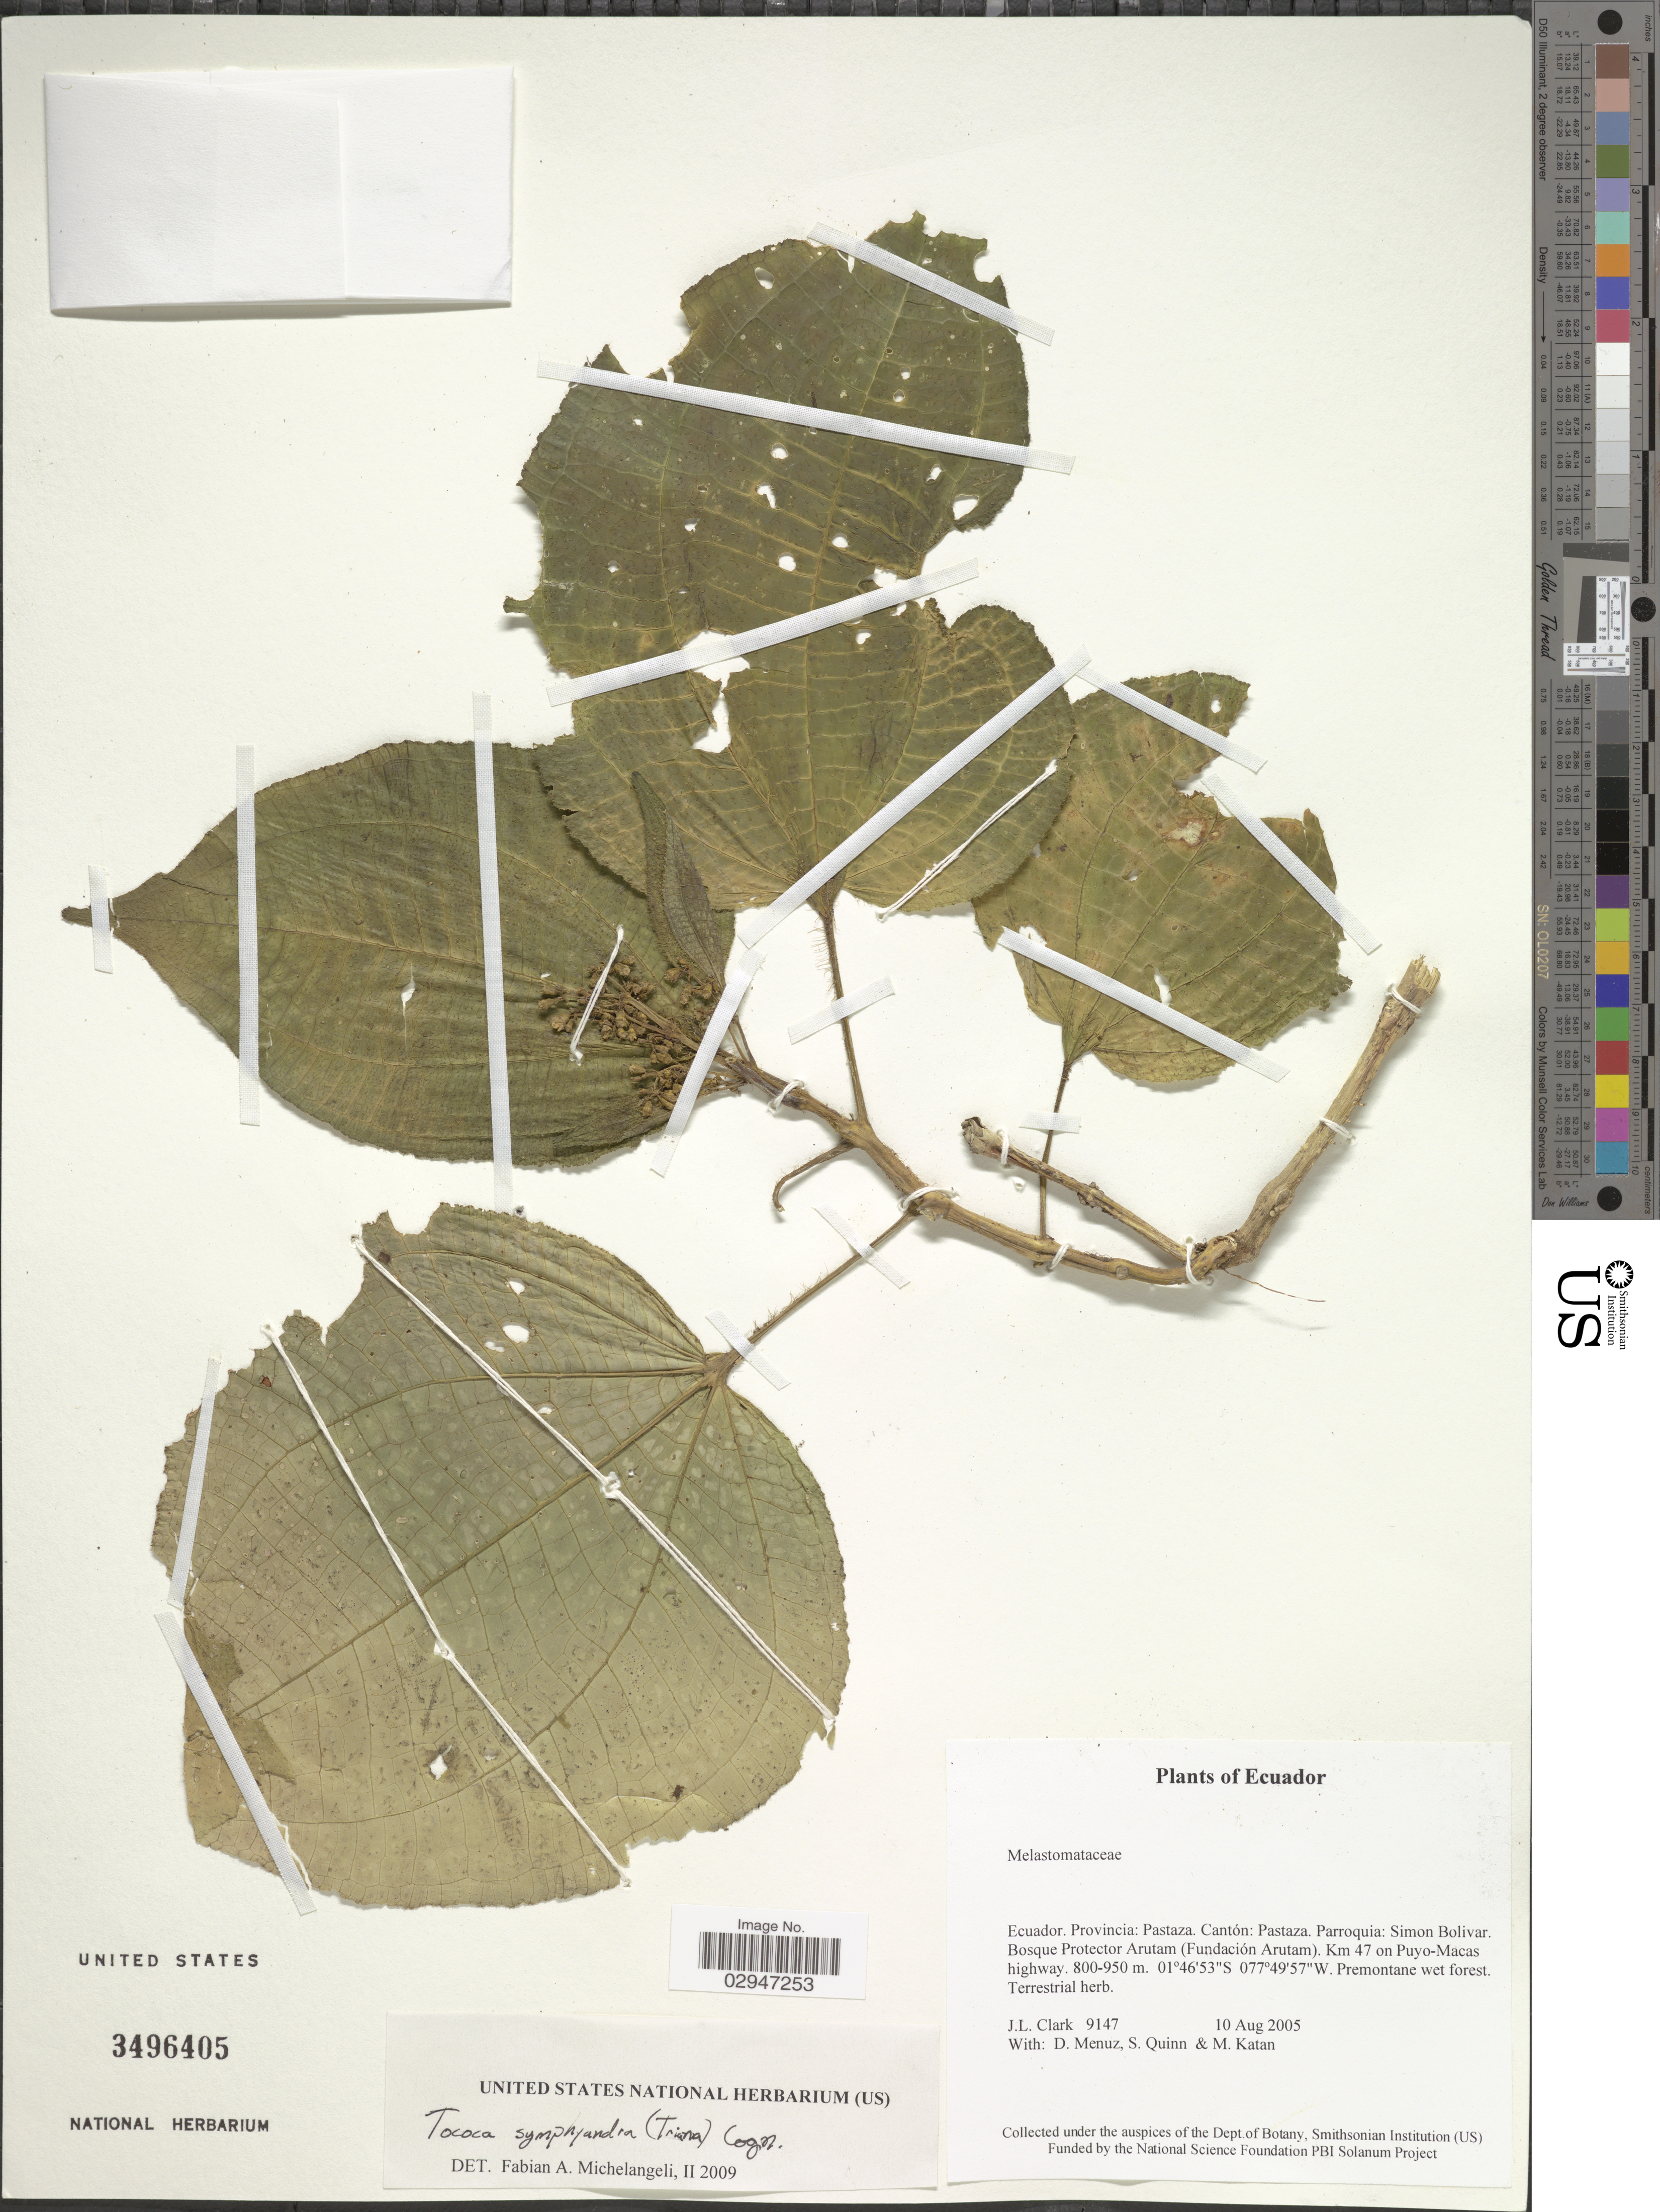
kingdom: Plantae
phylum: Tracheophyta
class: Magnoliopsida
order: Myrtales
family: Melastomataceae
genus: Tococa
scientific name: Tococa symphyandra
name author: (Triana) Cogn.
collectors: J. L. Clark, D. Menuz, S. Quinn & M. Katan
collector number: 9147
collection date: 2005-08-10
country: Ecuador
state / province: Pastaza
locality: Cantón: Pastaza. Parroquia: Simon Bolivar. Bosque Protector Arutam (Fundación Arutam). Km 47 on Puyo-Macas highway.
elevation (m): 800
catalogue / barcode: US 3496405